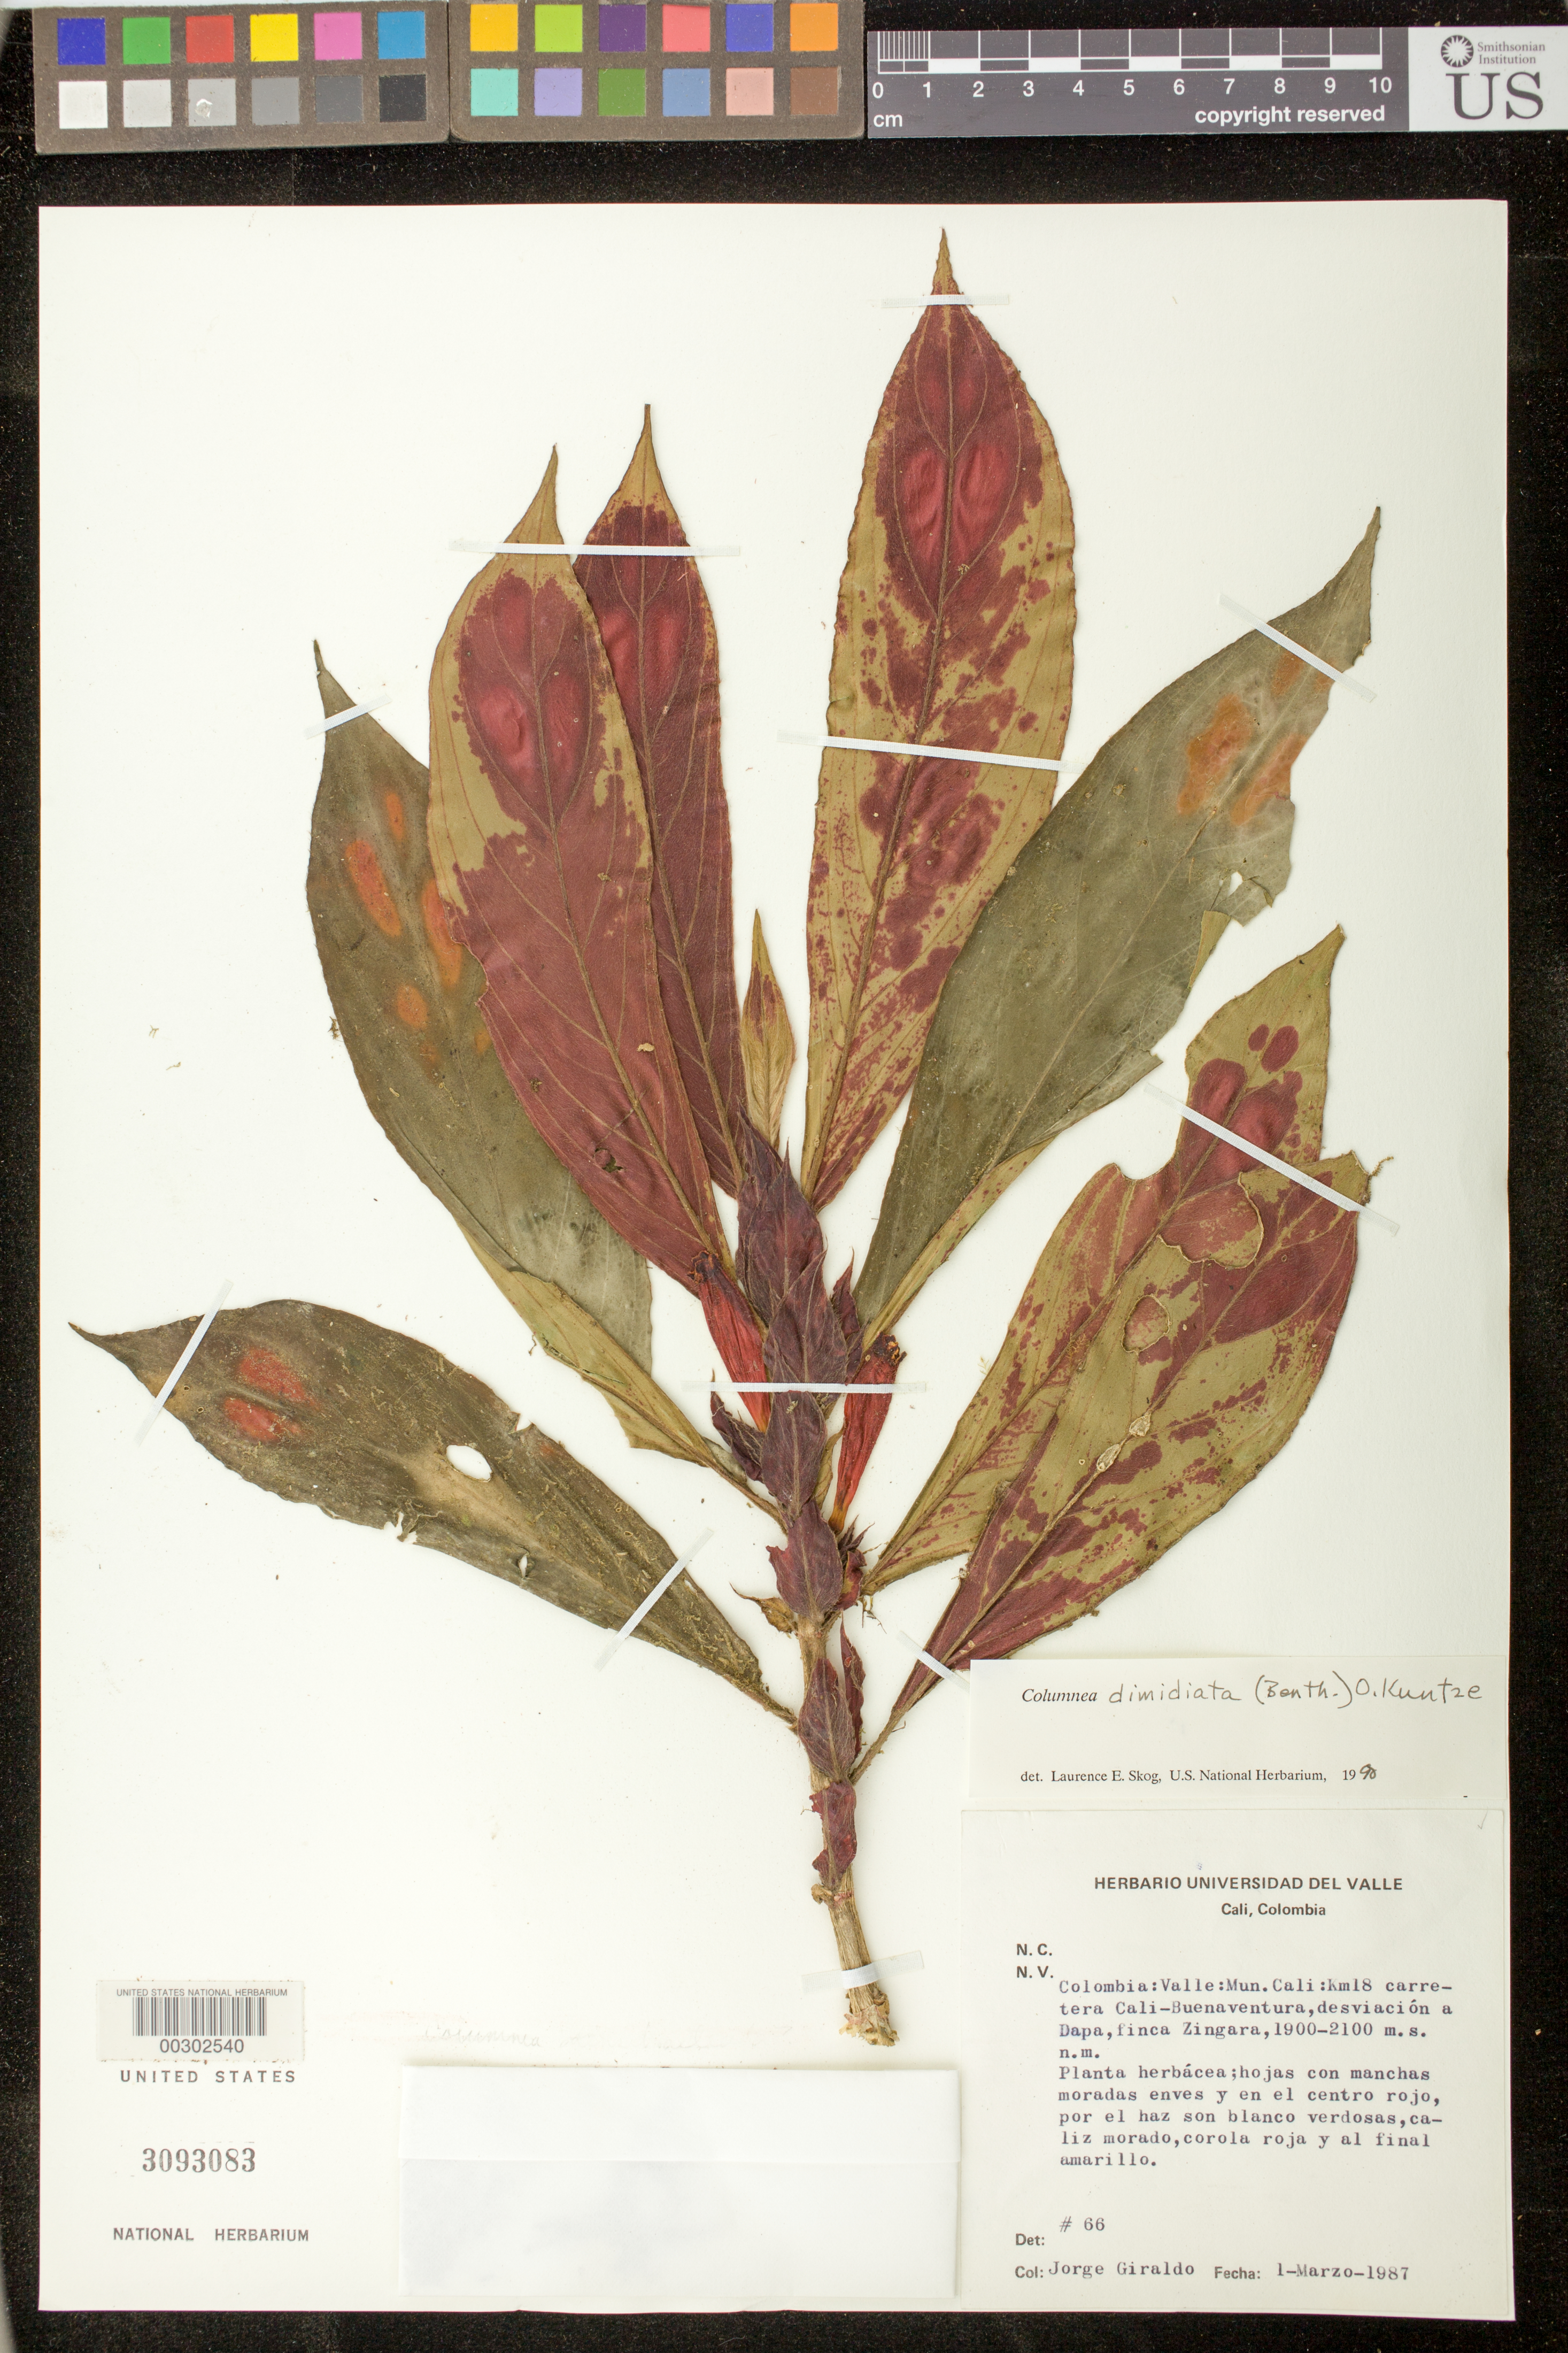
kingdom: Plantae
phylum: Tracheophyta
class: Magnoliopsida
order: Lamiales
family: Gesneriaceae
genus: Columnea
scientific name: Columnea dimidiata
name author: (Benth.) Kuntze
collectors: J. Giraldo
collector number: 66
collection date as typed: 01 Mar 1987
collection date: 1987-03-01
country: Colombia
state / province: Valle del Cauca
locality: Mun. of Cali, km 18 Cali-Buenaventura highway, detour to Dapa, Finca Zingara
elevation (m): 1900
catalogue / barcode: US 3093083